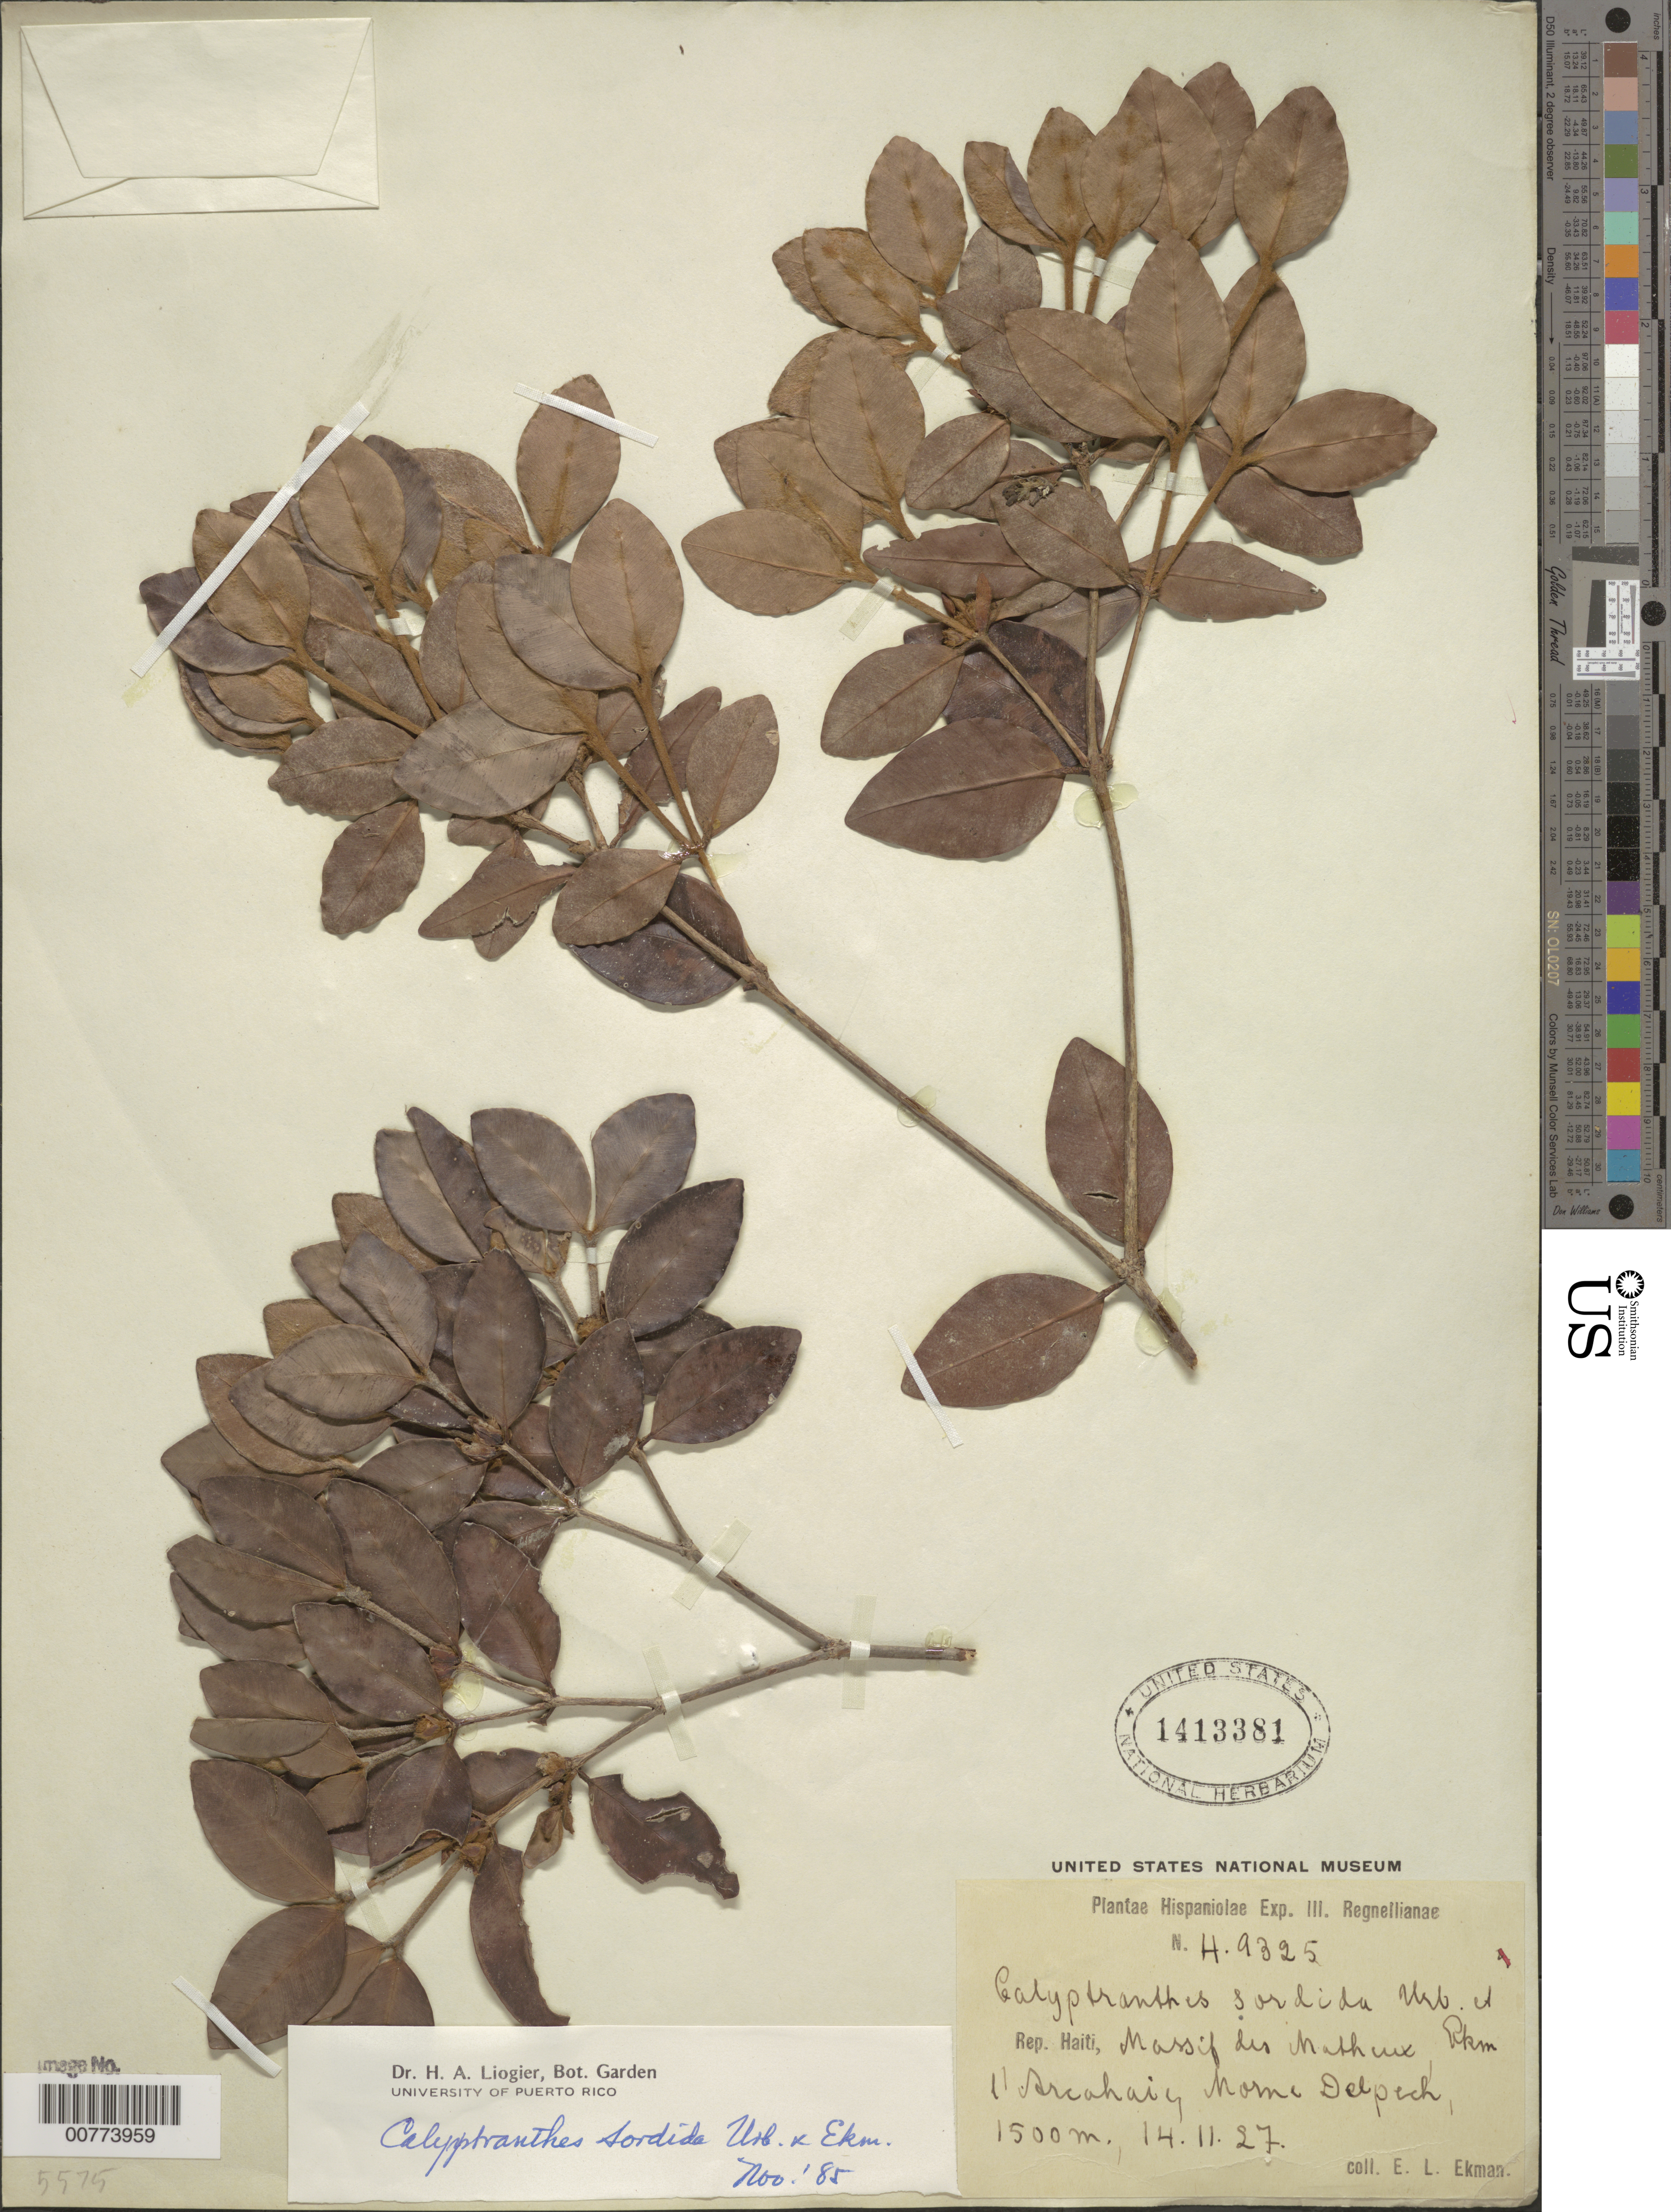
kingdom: Plantae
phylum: Tracheophyta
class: Magnoliopsida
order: Myrtales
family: Myrtaceae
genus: Myrcia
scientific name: Myrcia sordida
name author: (Urb. & Ekman) K. Campbell & Peguero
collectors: E. L. Ekman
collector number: H 9325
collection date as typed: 14 Nov 1927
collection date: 1927-11-14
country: Haiti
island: Hispaniola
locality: Massif des Matheux, l'Arcahaire, Morne Delpech.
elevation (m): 1500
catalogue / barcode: US 1413381